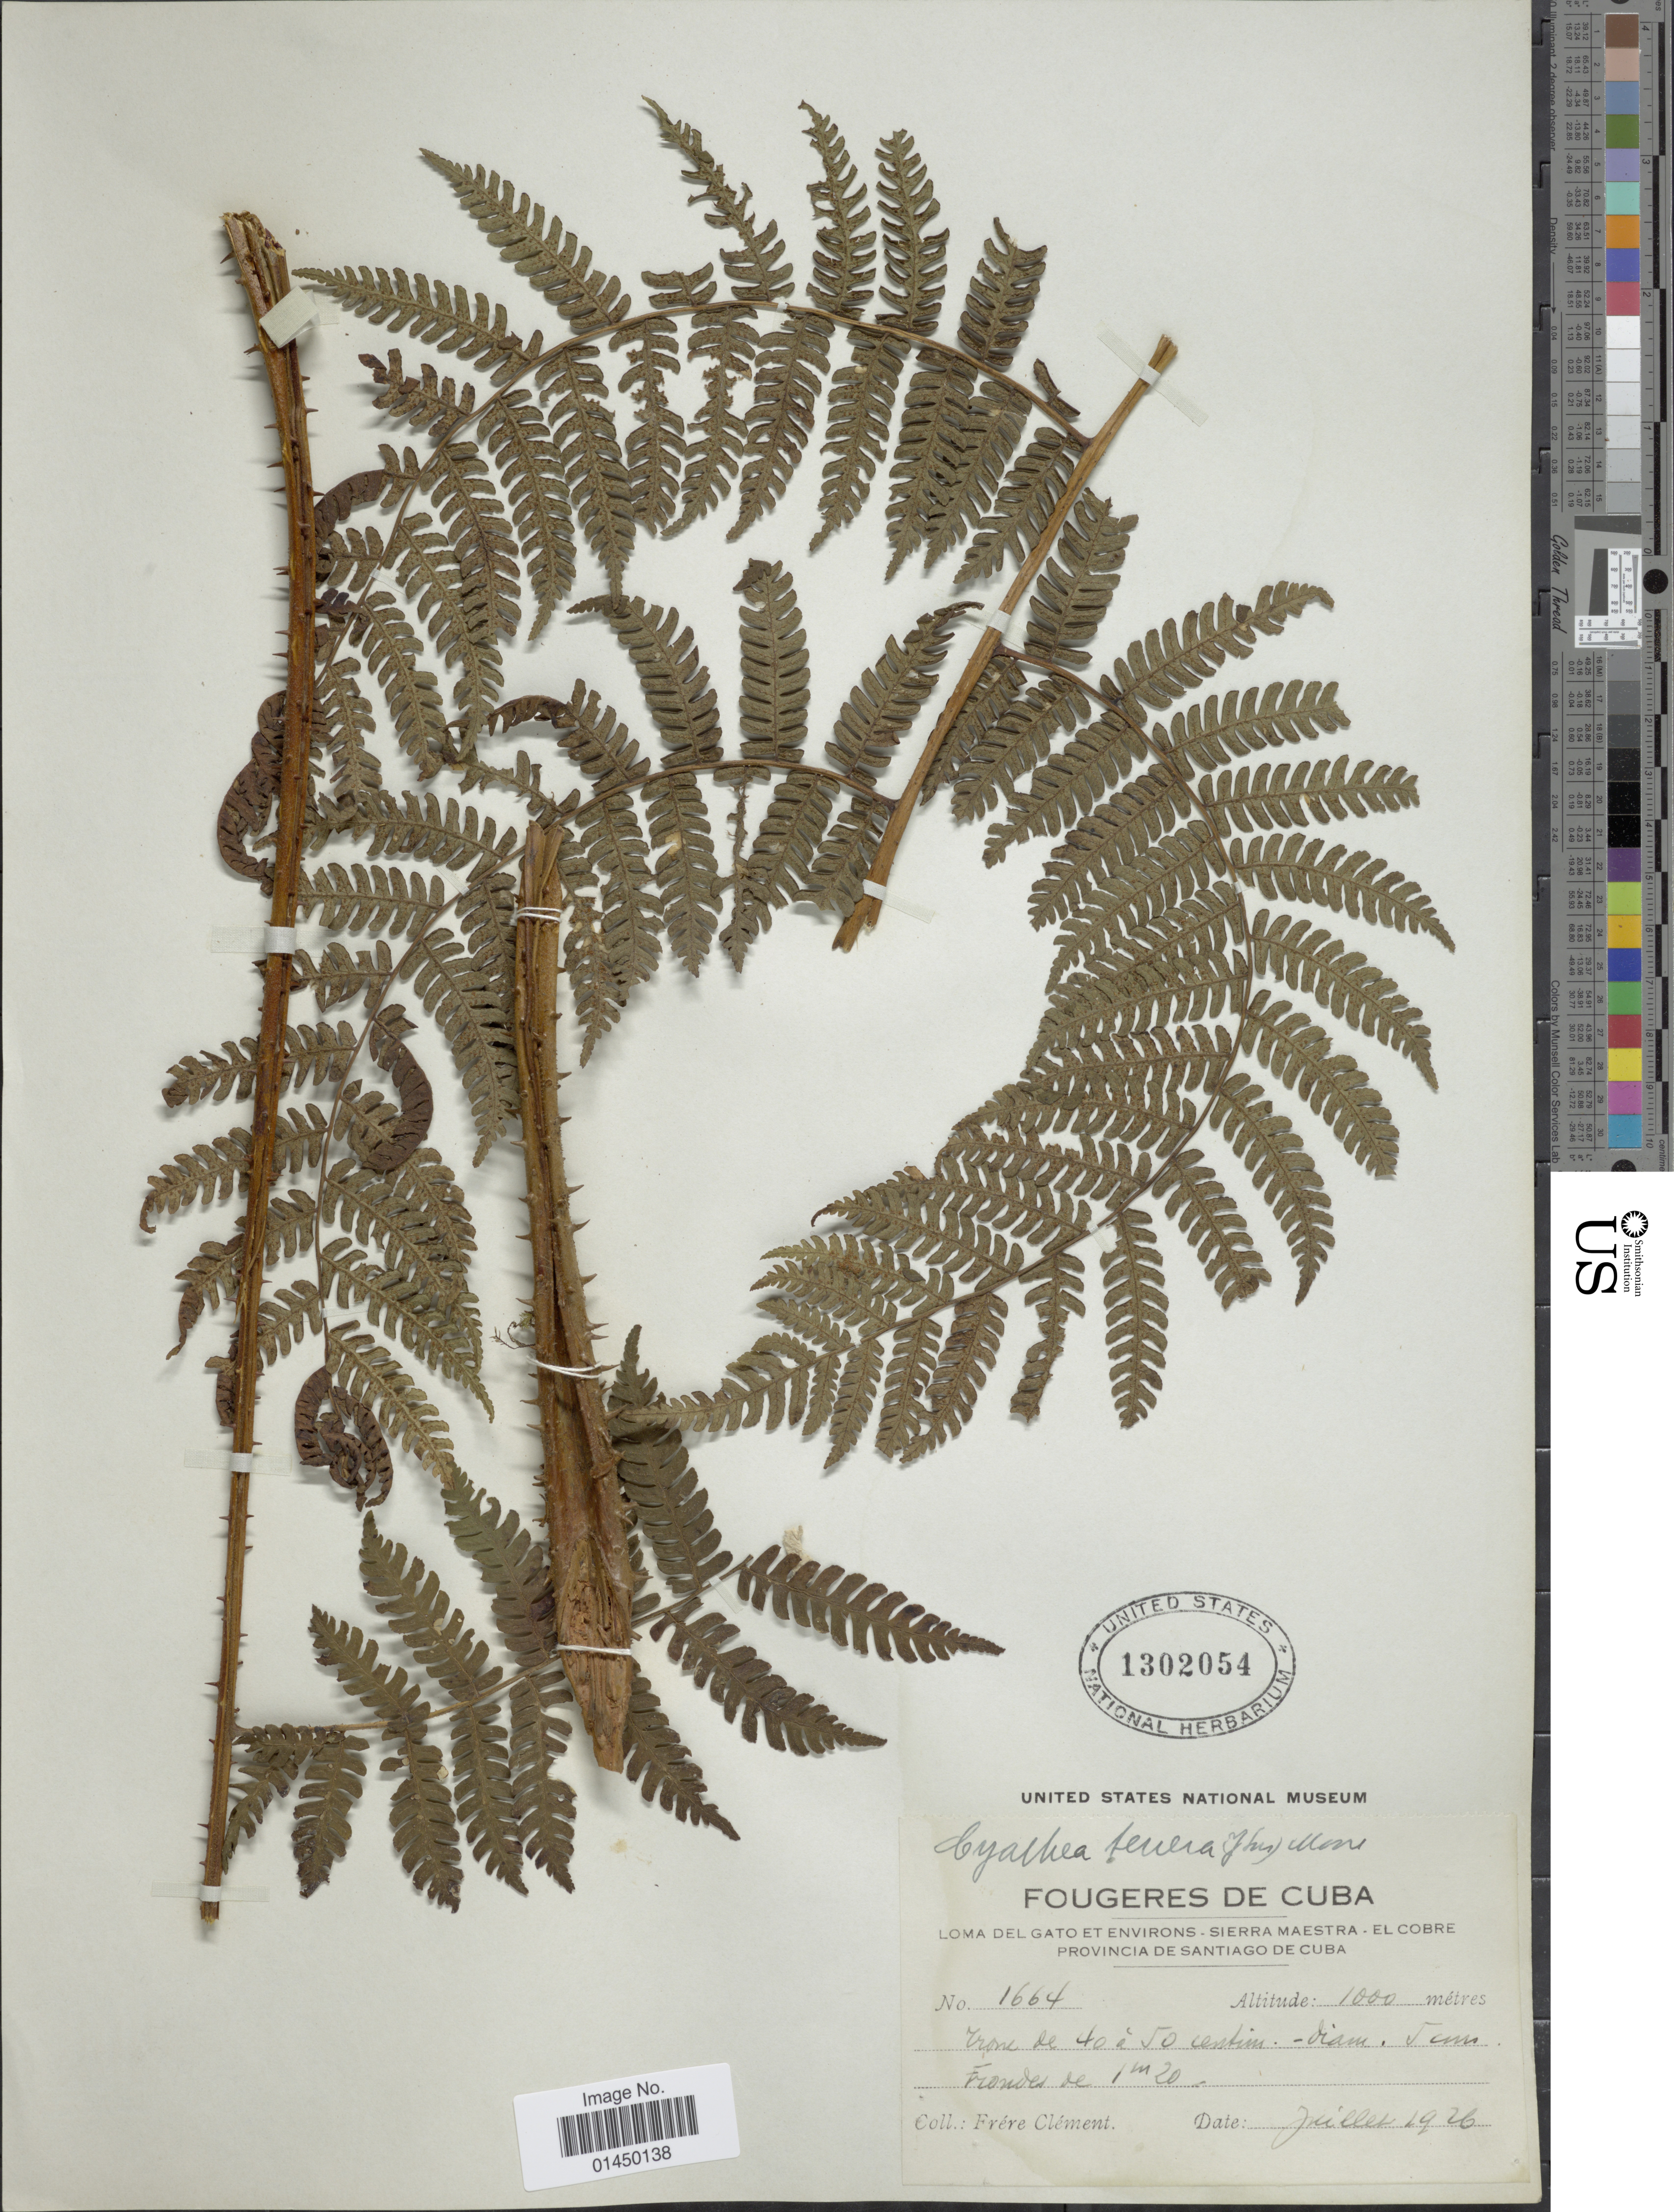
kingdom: Plantae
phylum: Tracheophyta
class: Polypodiopsida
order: Cyatheales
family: Cyatheaceae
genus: Cyathea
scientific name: Cyathea furfuracea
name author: Christ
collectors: B. Clement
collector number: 1664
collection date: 1926-07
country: Cuba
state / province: Santiago de Cuba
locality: Loma del Gato et environs, Sierra Maestra, El Cobre, Provincia De Santiago de Cuba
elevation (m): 1000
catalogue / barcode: US 1302054